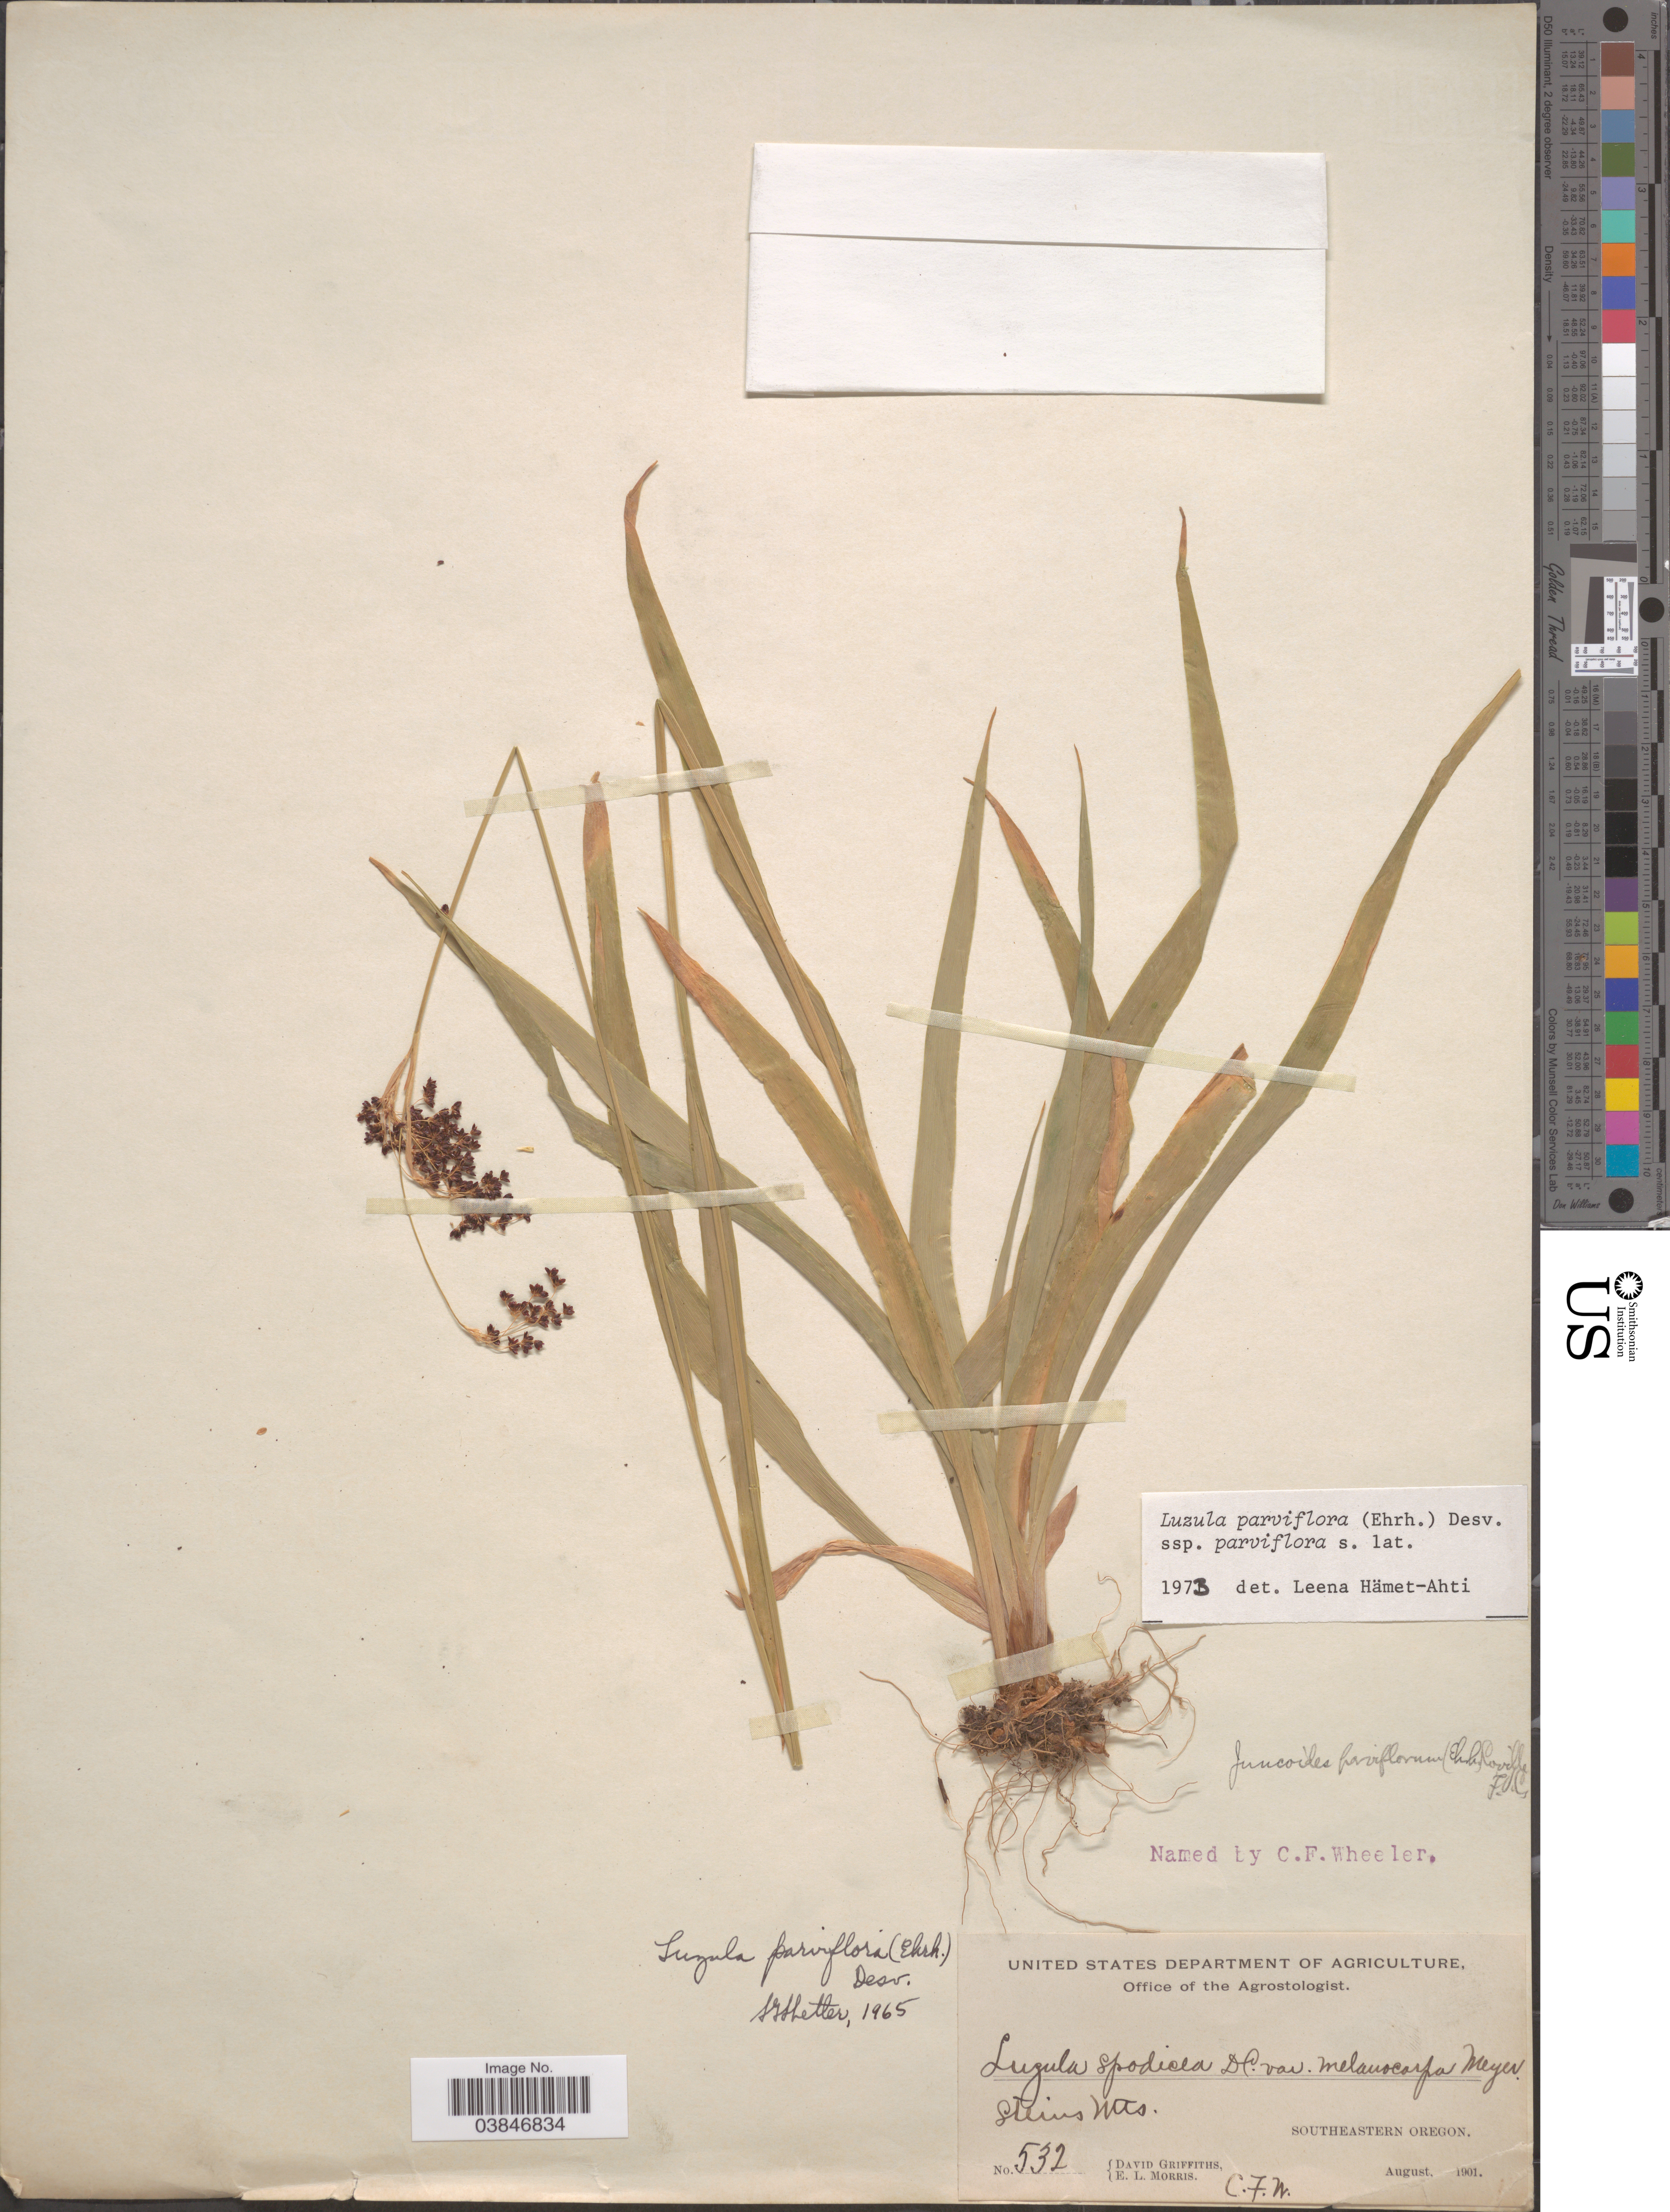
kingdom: Plantae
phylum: Tracheophyta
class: Liliopsida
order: Poales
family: Juncaceae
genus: Luzula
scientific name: Luzula parviflora subsp. parviflora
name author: (Ehrh.) Desv.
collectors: D. Griffiths & E. Morris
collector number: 532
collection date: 1901-08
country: United States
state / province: Oregon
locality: Steins Mts. Southeastern Oregon.